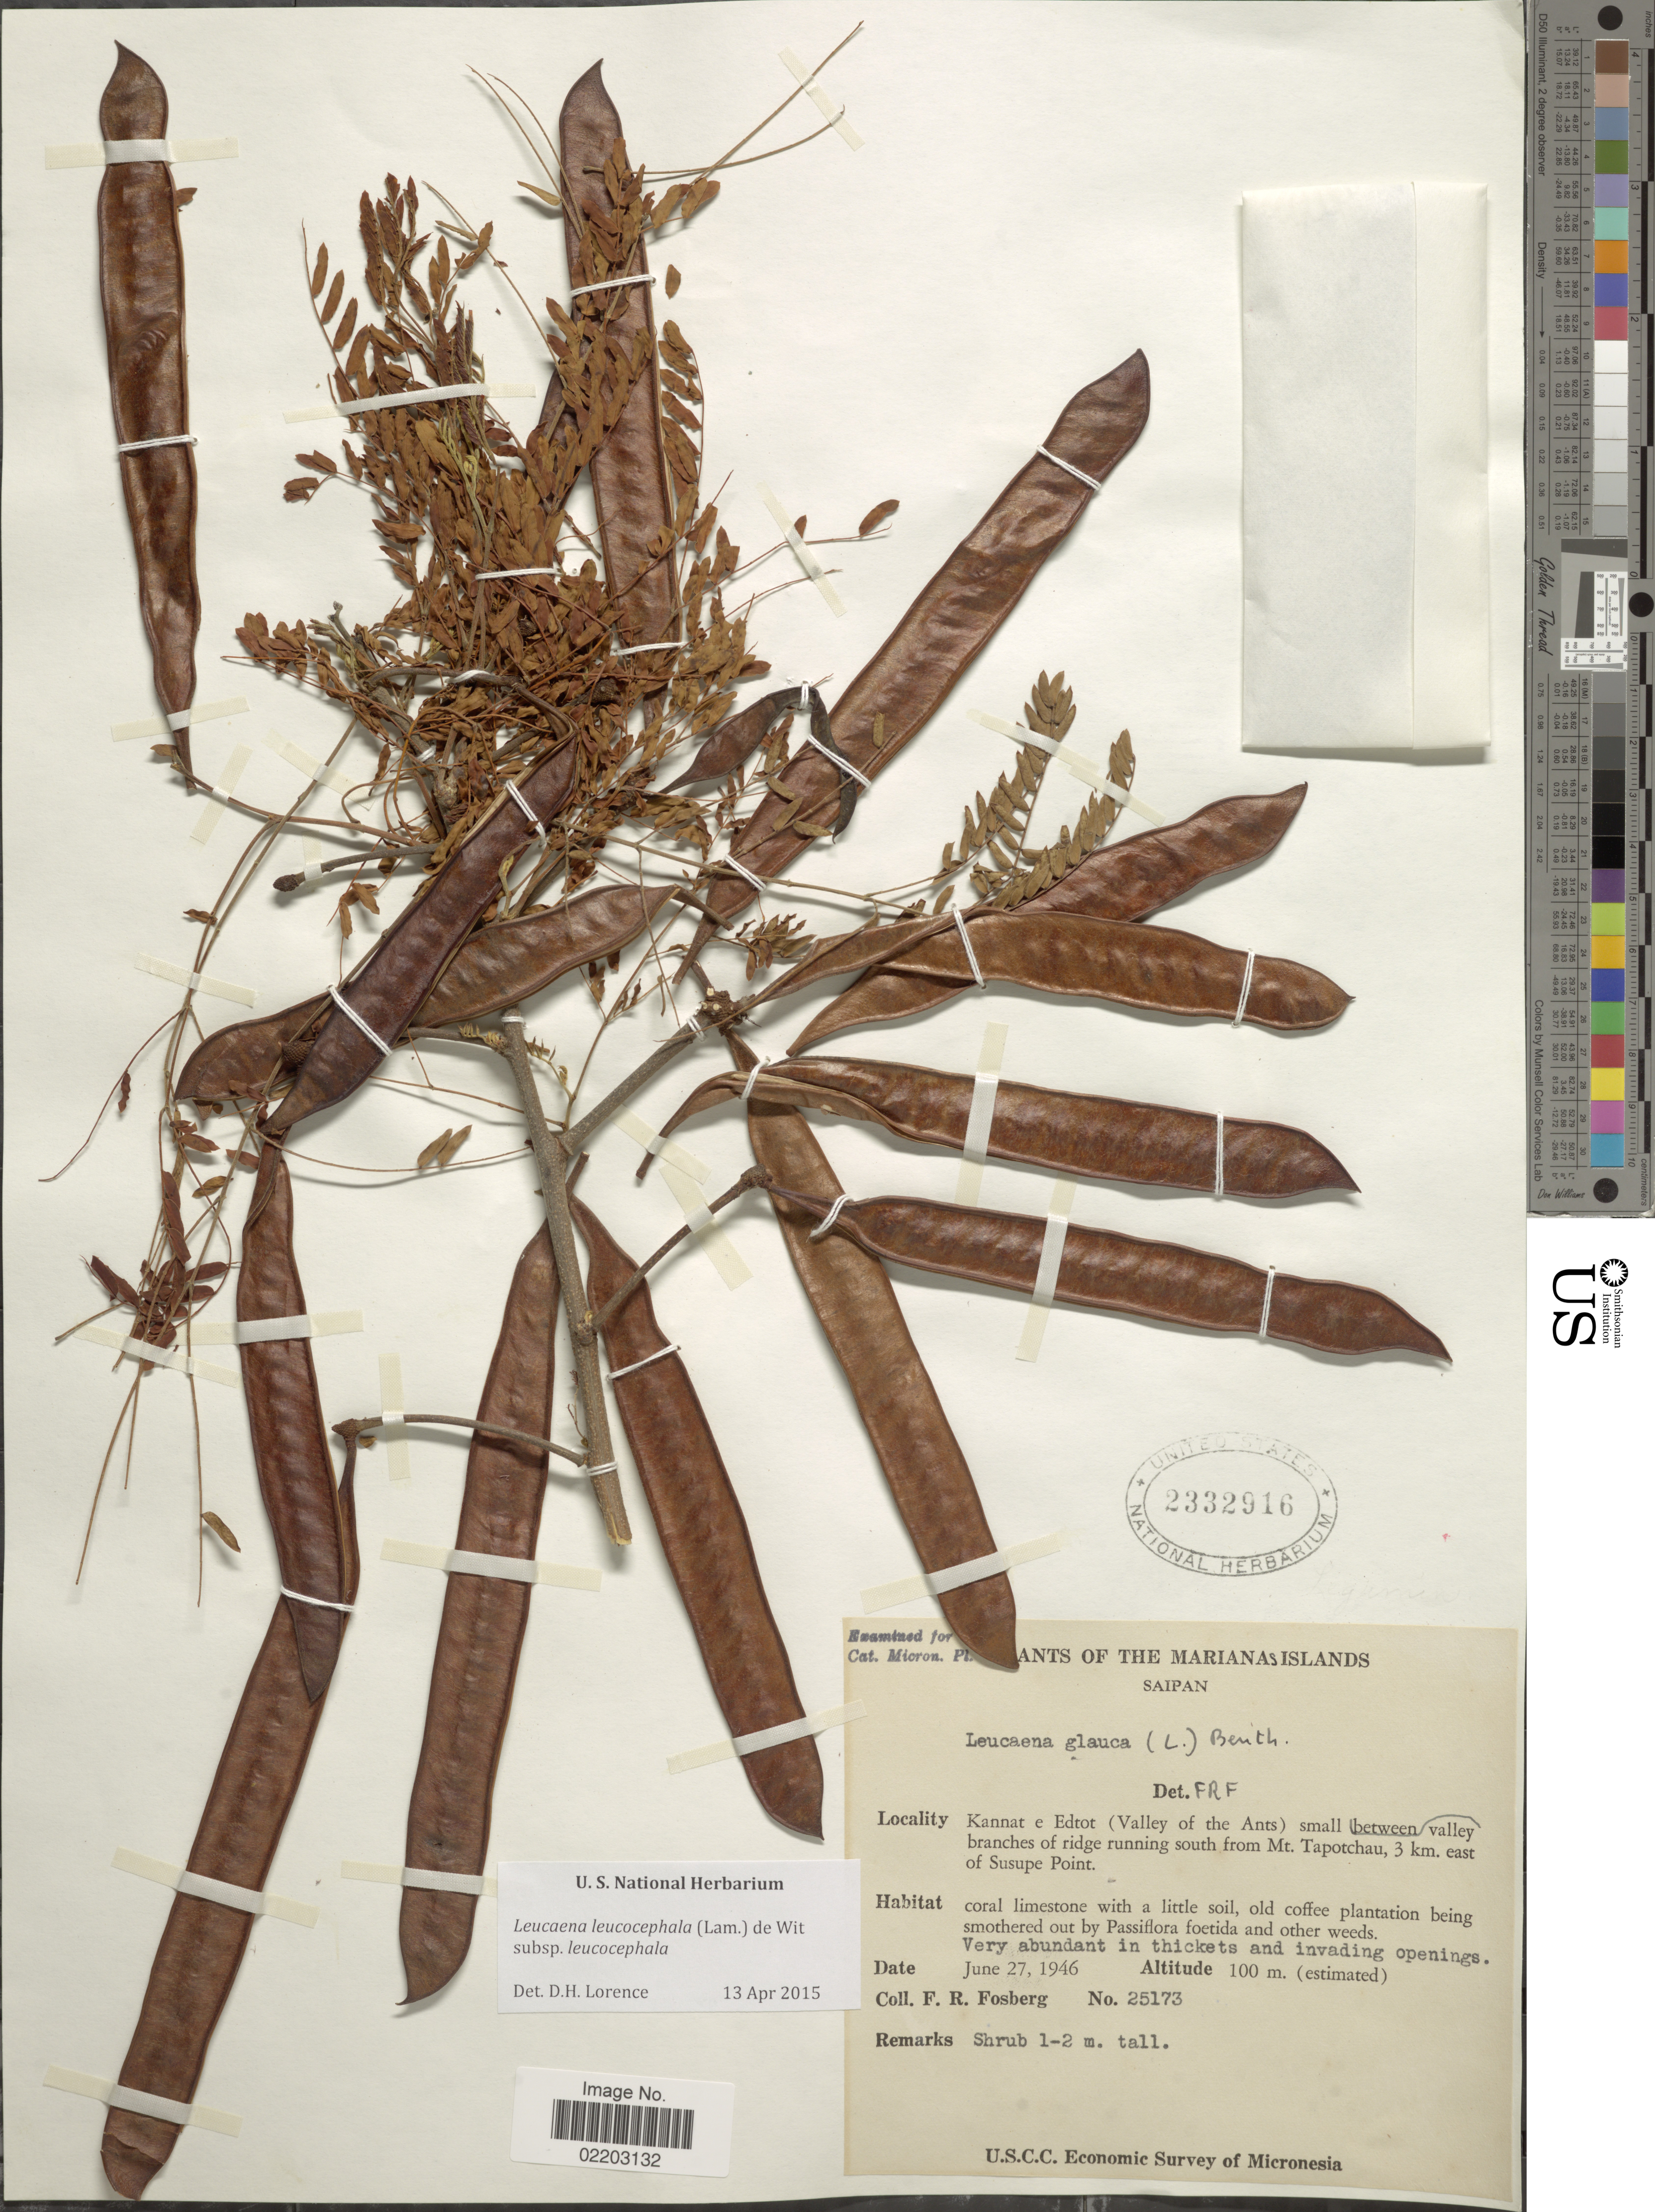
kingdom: Plantae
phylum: Tracheophyta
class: Magnoliopsida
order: Fabales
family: Fabaceae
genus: Leucaena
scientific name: Leucaena leucocephala subsp. leucocephala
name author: (Lam.) de Wit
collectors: F. R. Fosberg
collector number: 25173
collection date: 1946-06-27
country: Northern Mariana Islands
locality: Marianas Islands, Saipan, Kannat e Edot (Valley of the Ants) small between valley of branches of ridge running south from Mt. Tapotchau, 3 km east of Susupe Point.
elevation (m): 100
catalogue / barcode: US 2332916